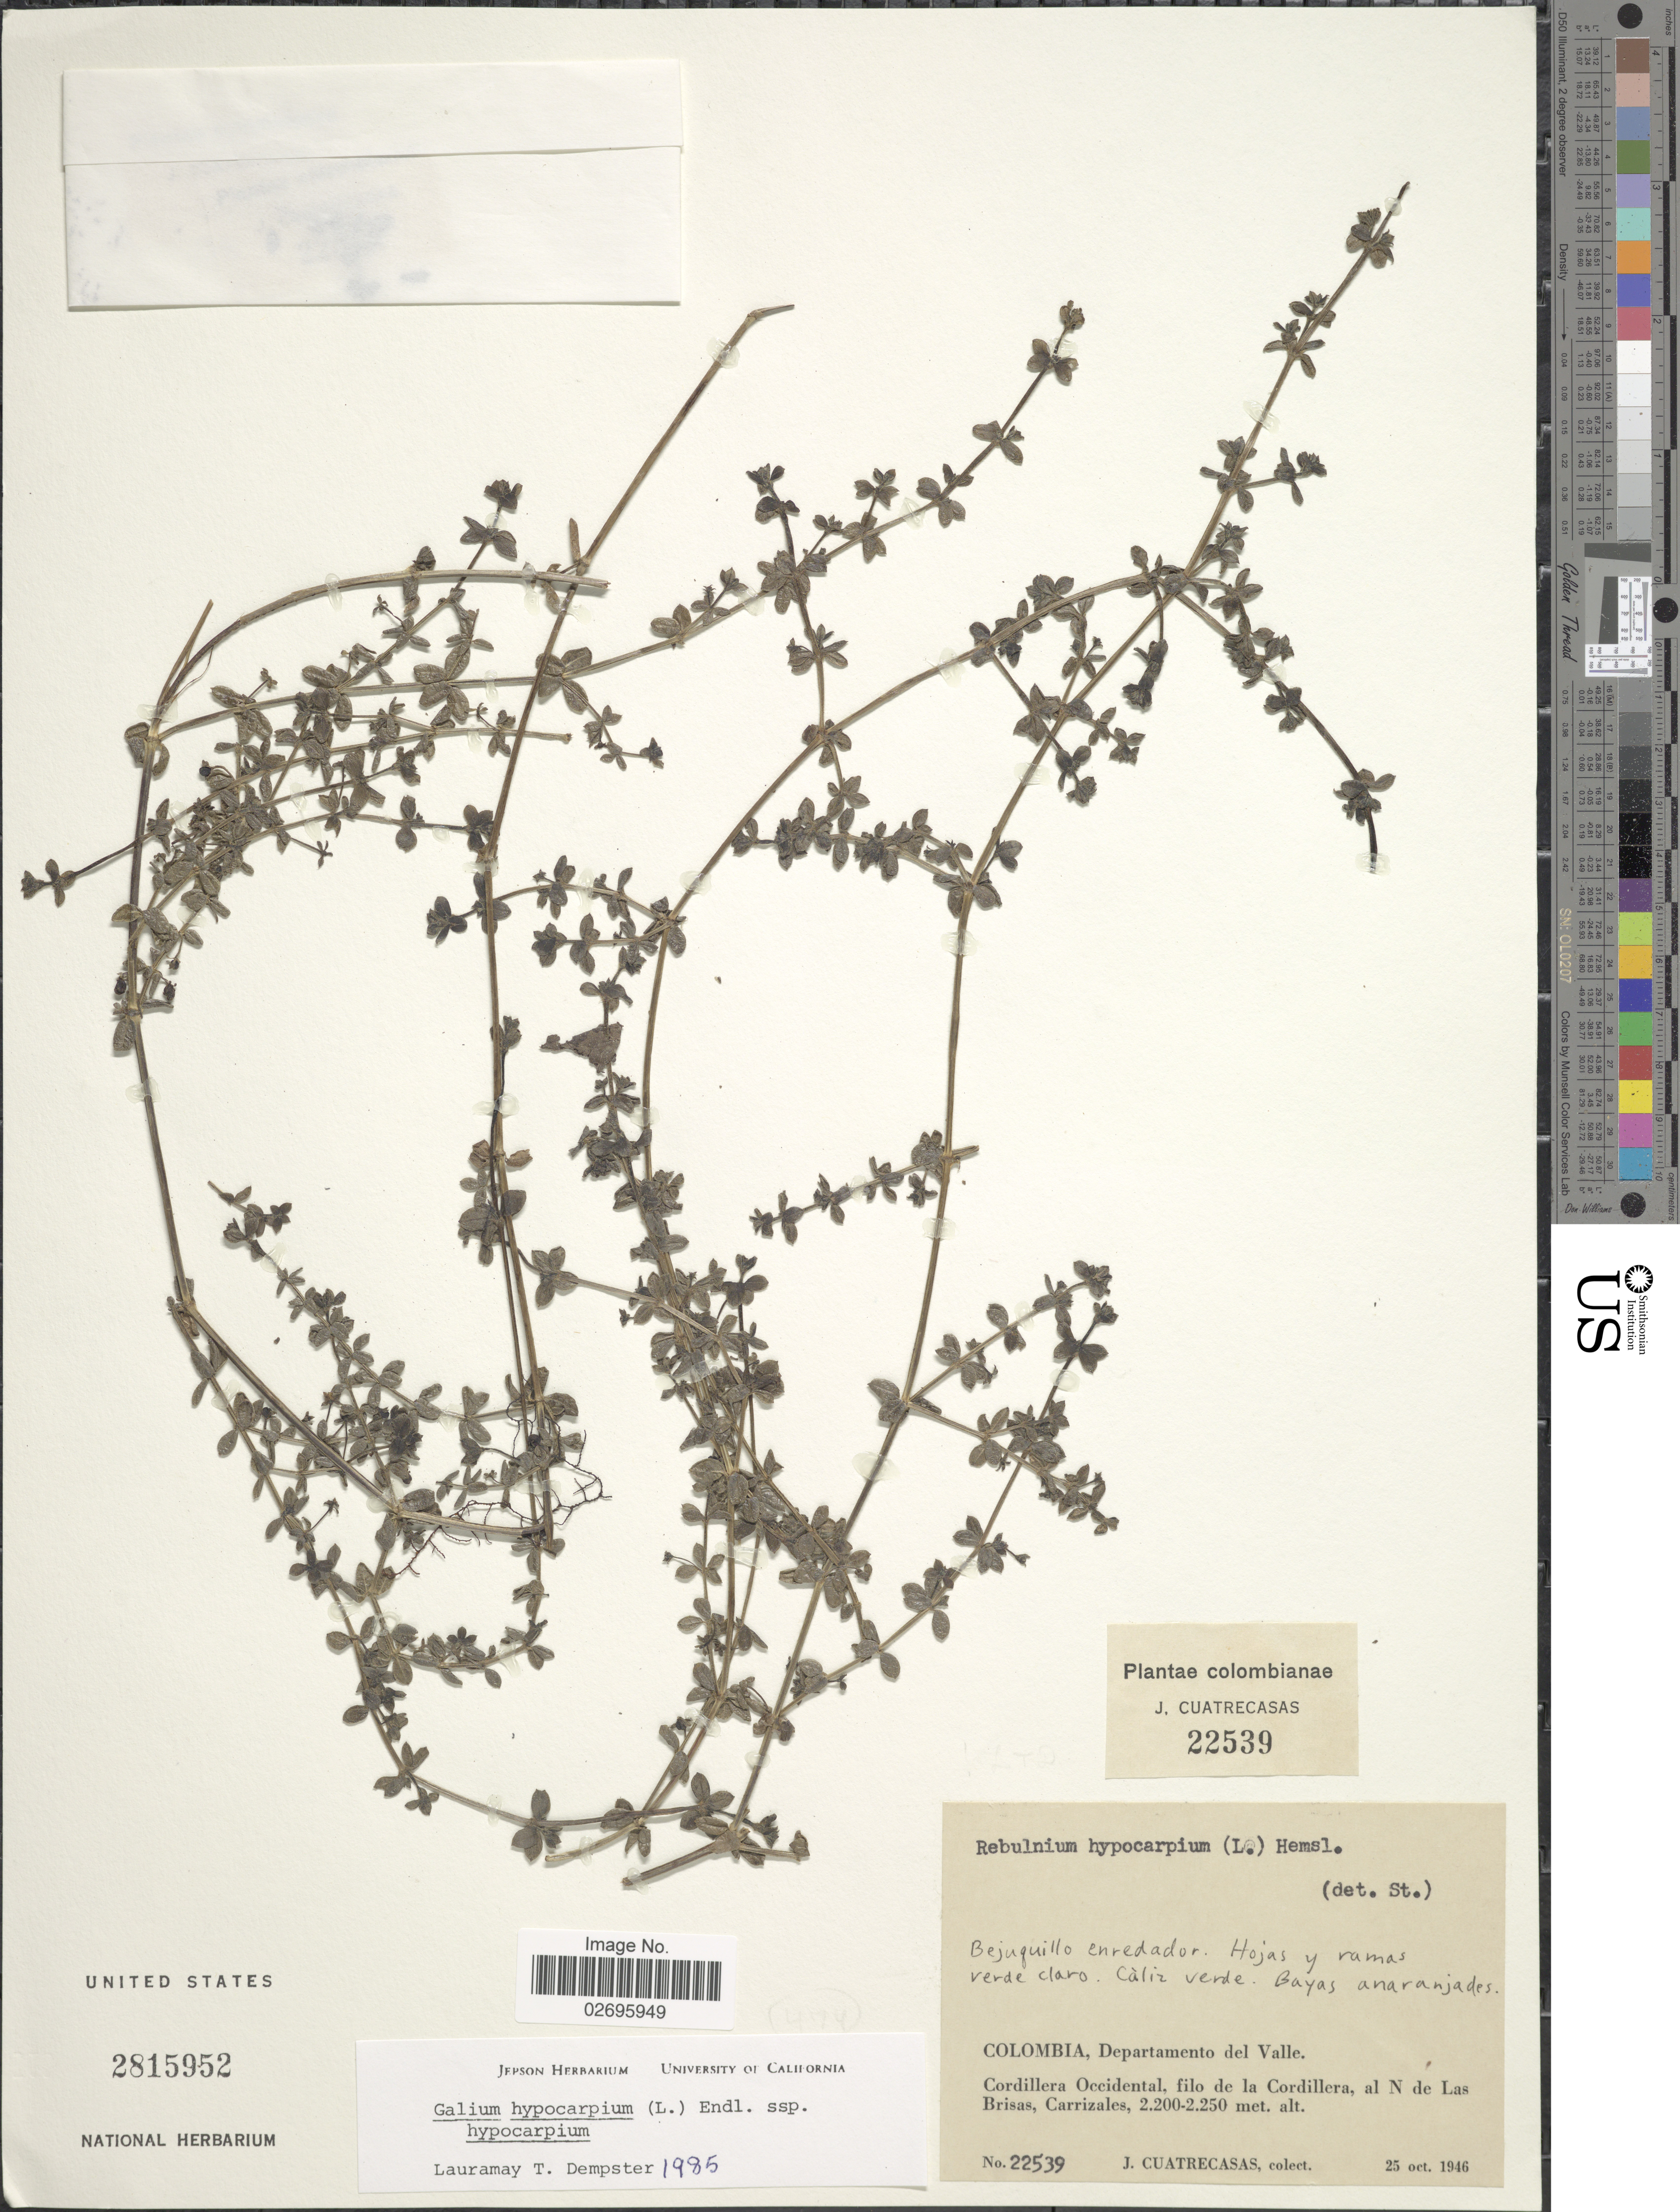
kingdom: Plantae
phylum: Tracheophyta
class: Magnoliopsida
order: Gentianales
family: Rubiaceae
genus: Galium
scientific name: Galium hypocarpium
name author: (L.) Endl. ex Griseb.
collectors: J. Cuatrecasas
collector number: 22539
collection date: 1946-10-25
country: Colombia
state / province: Valle del Cauca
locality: Departamento de Valle, Cordillera Occidental, filo de la Cordillera, al N de Las Brisas, Carrizales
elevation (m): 2200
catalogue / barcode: US 2815952